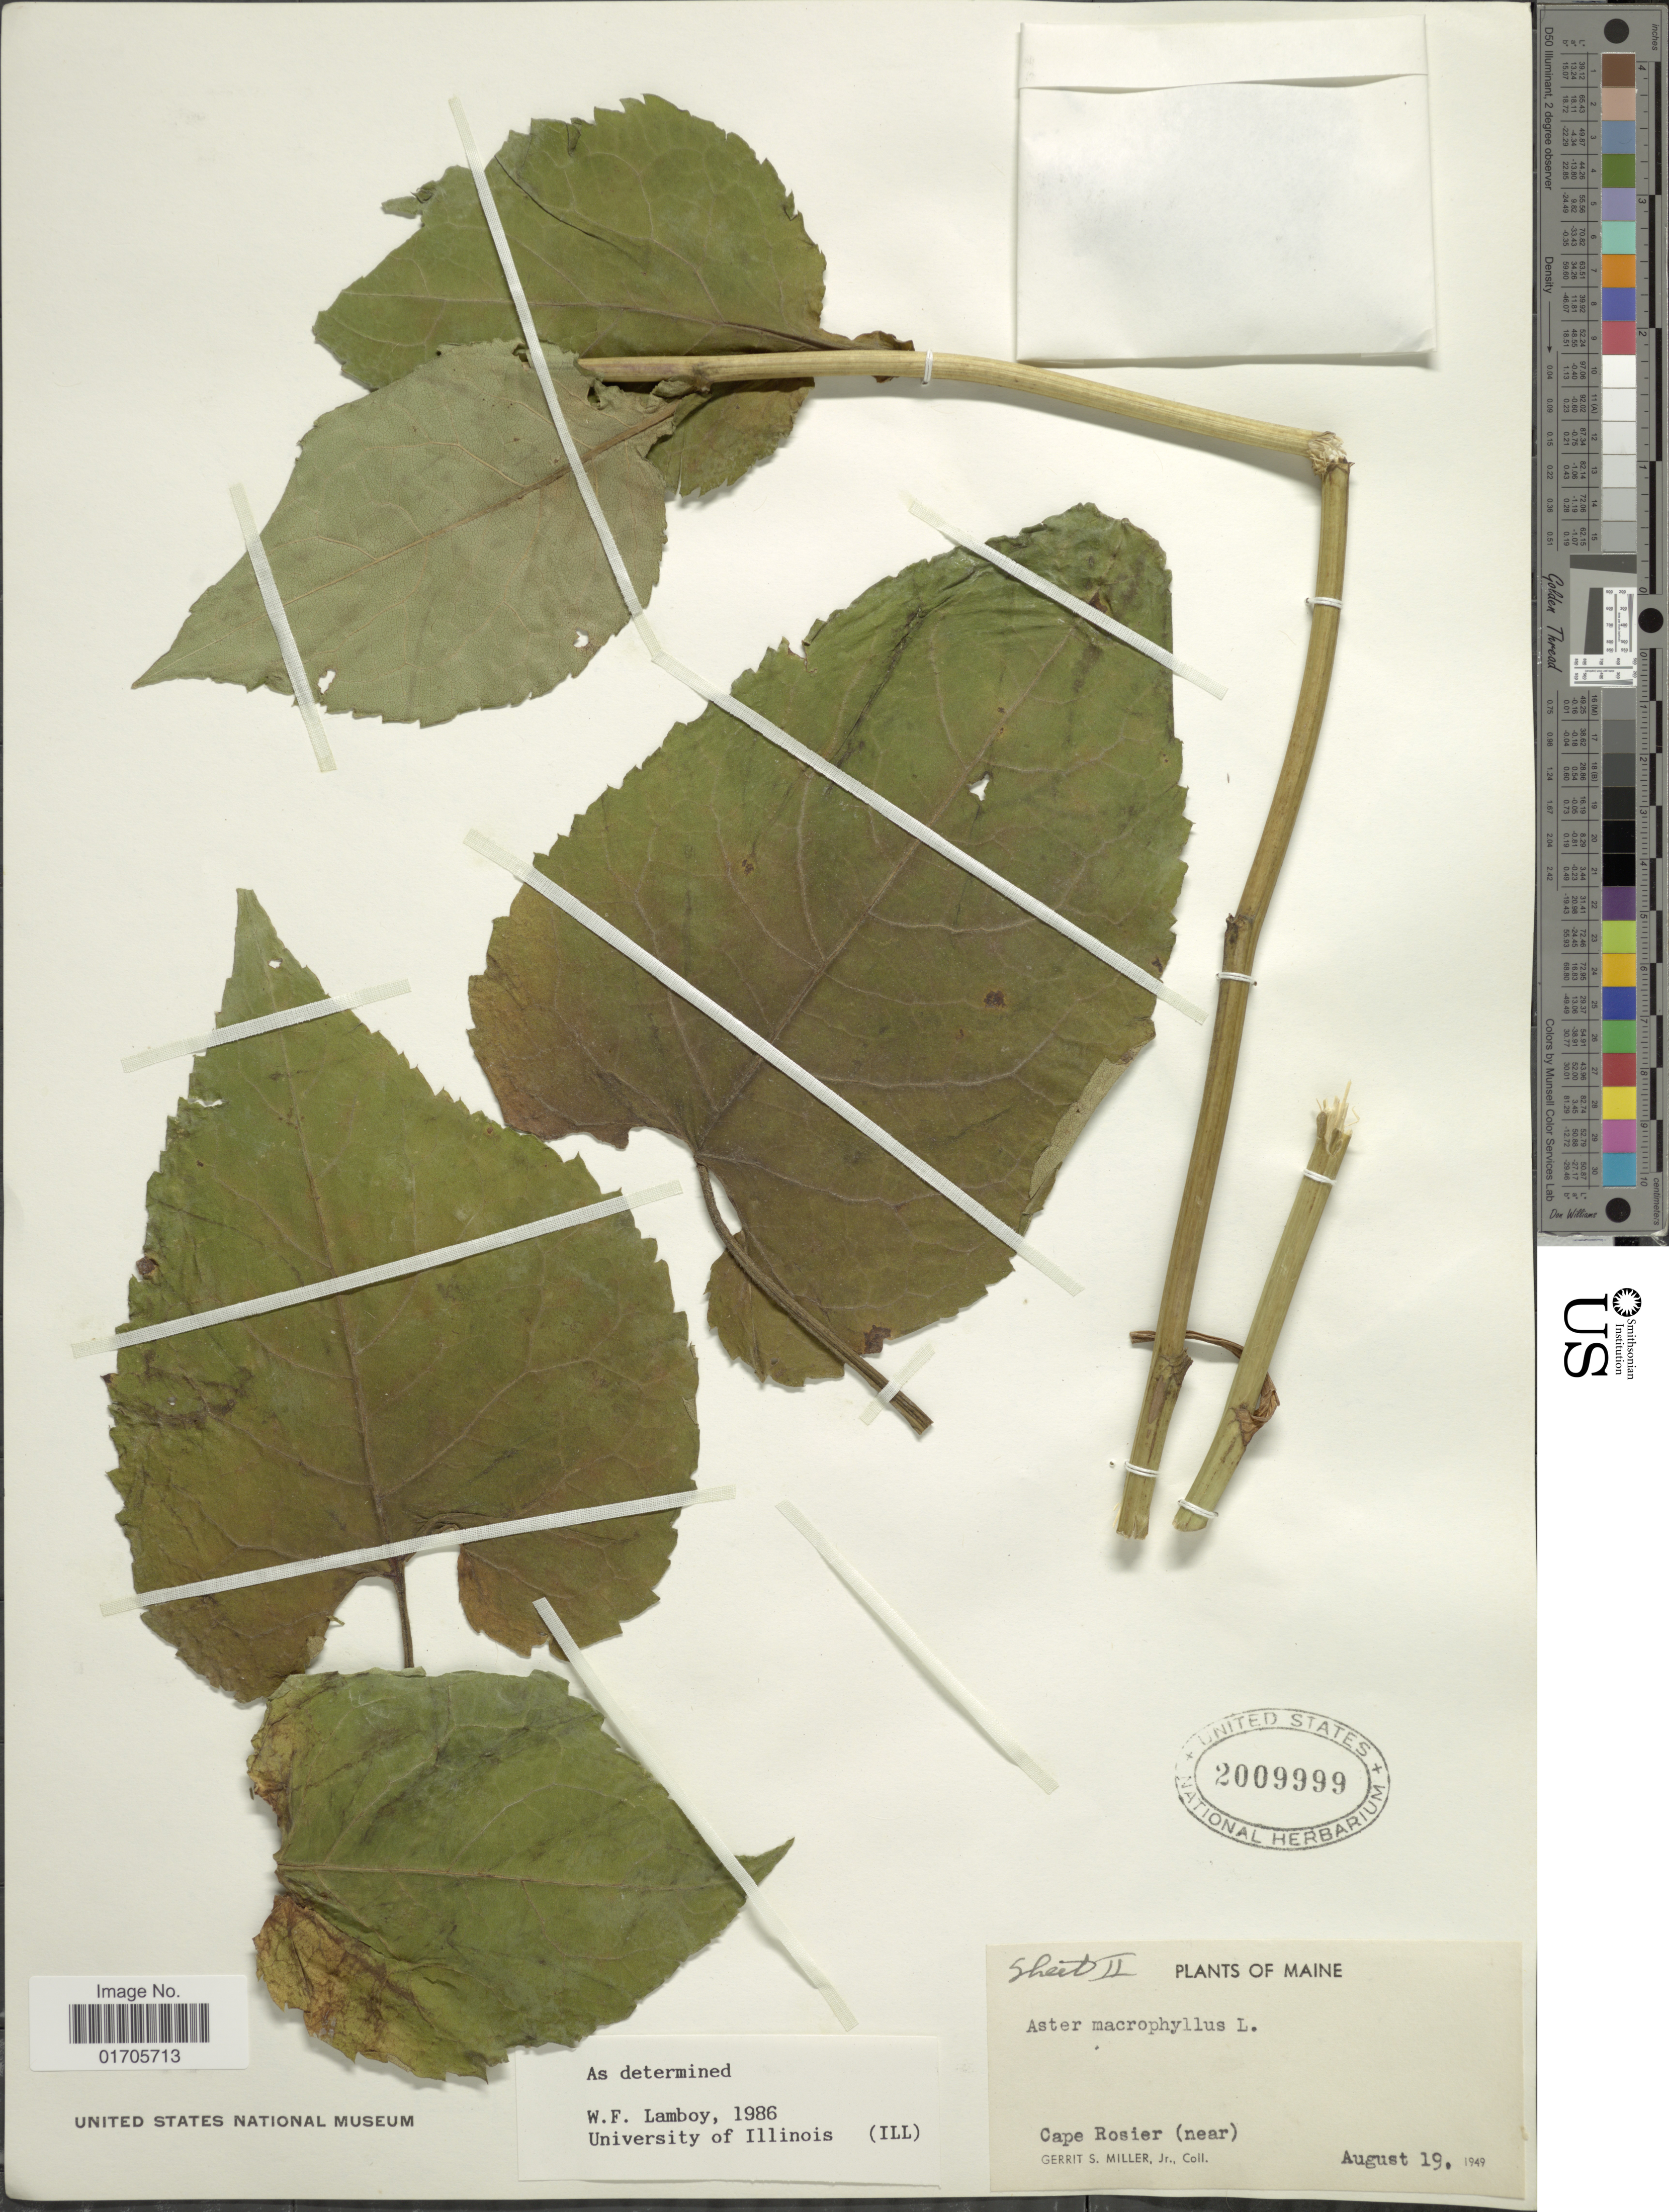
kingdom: Plantae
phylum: Tracheophyta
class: Magnoliopsida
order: Asterales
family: Asteraceae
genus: Eurybia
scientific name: Eurybia macrophylla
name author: (L.) Cass.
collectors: G. S. Miller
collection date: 1949-08-19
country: United States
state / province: Maine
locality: Maine. Cape Rosier (near).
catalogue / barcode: US 2009999